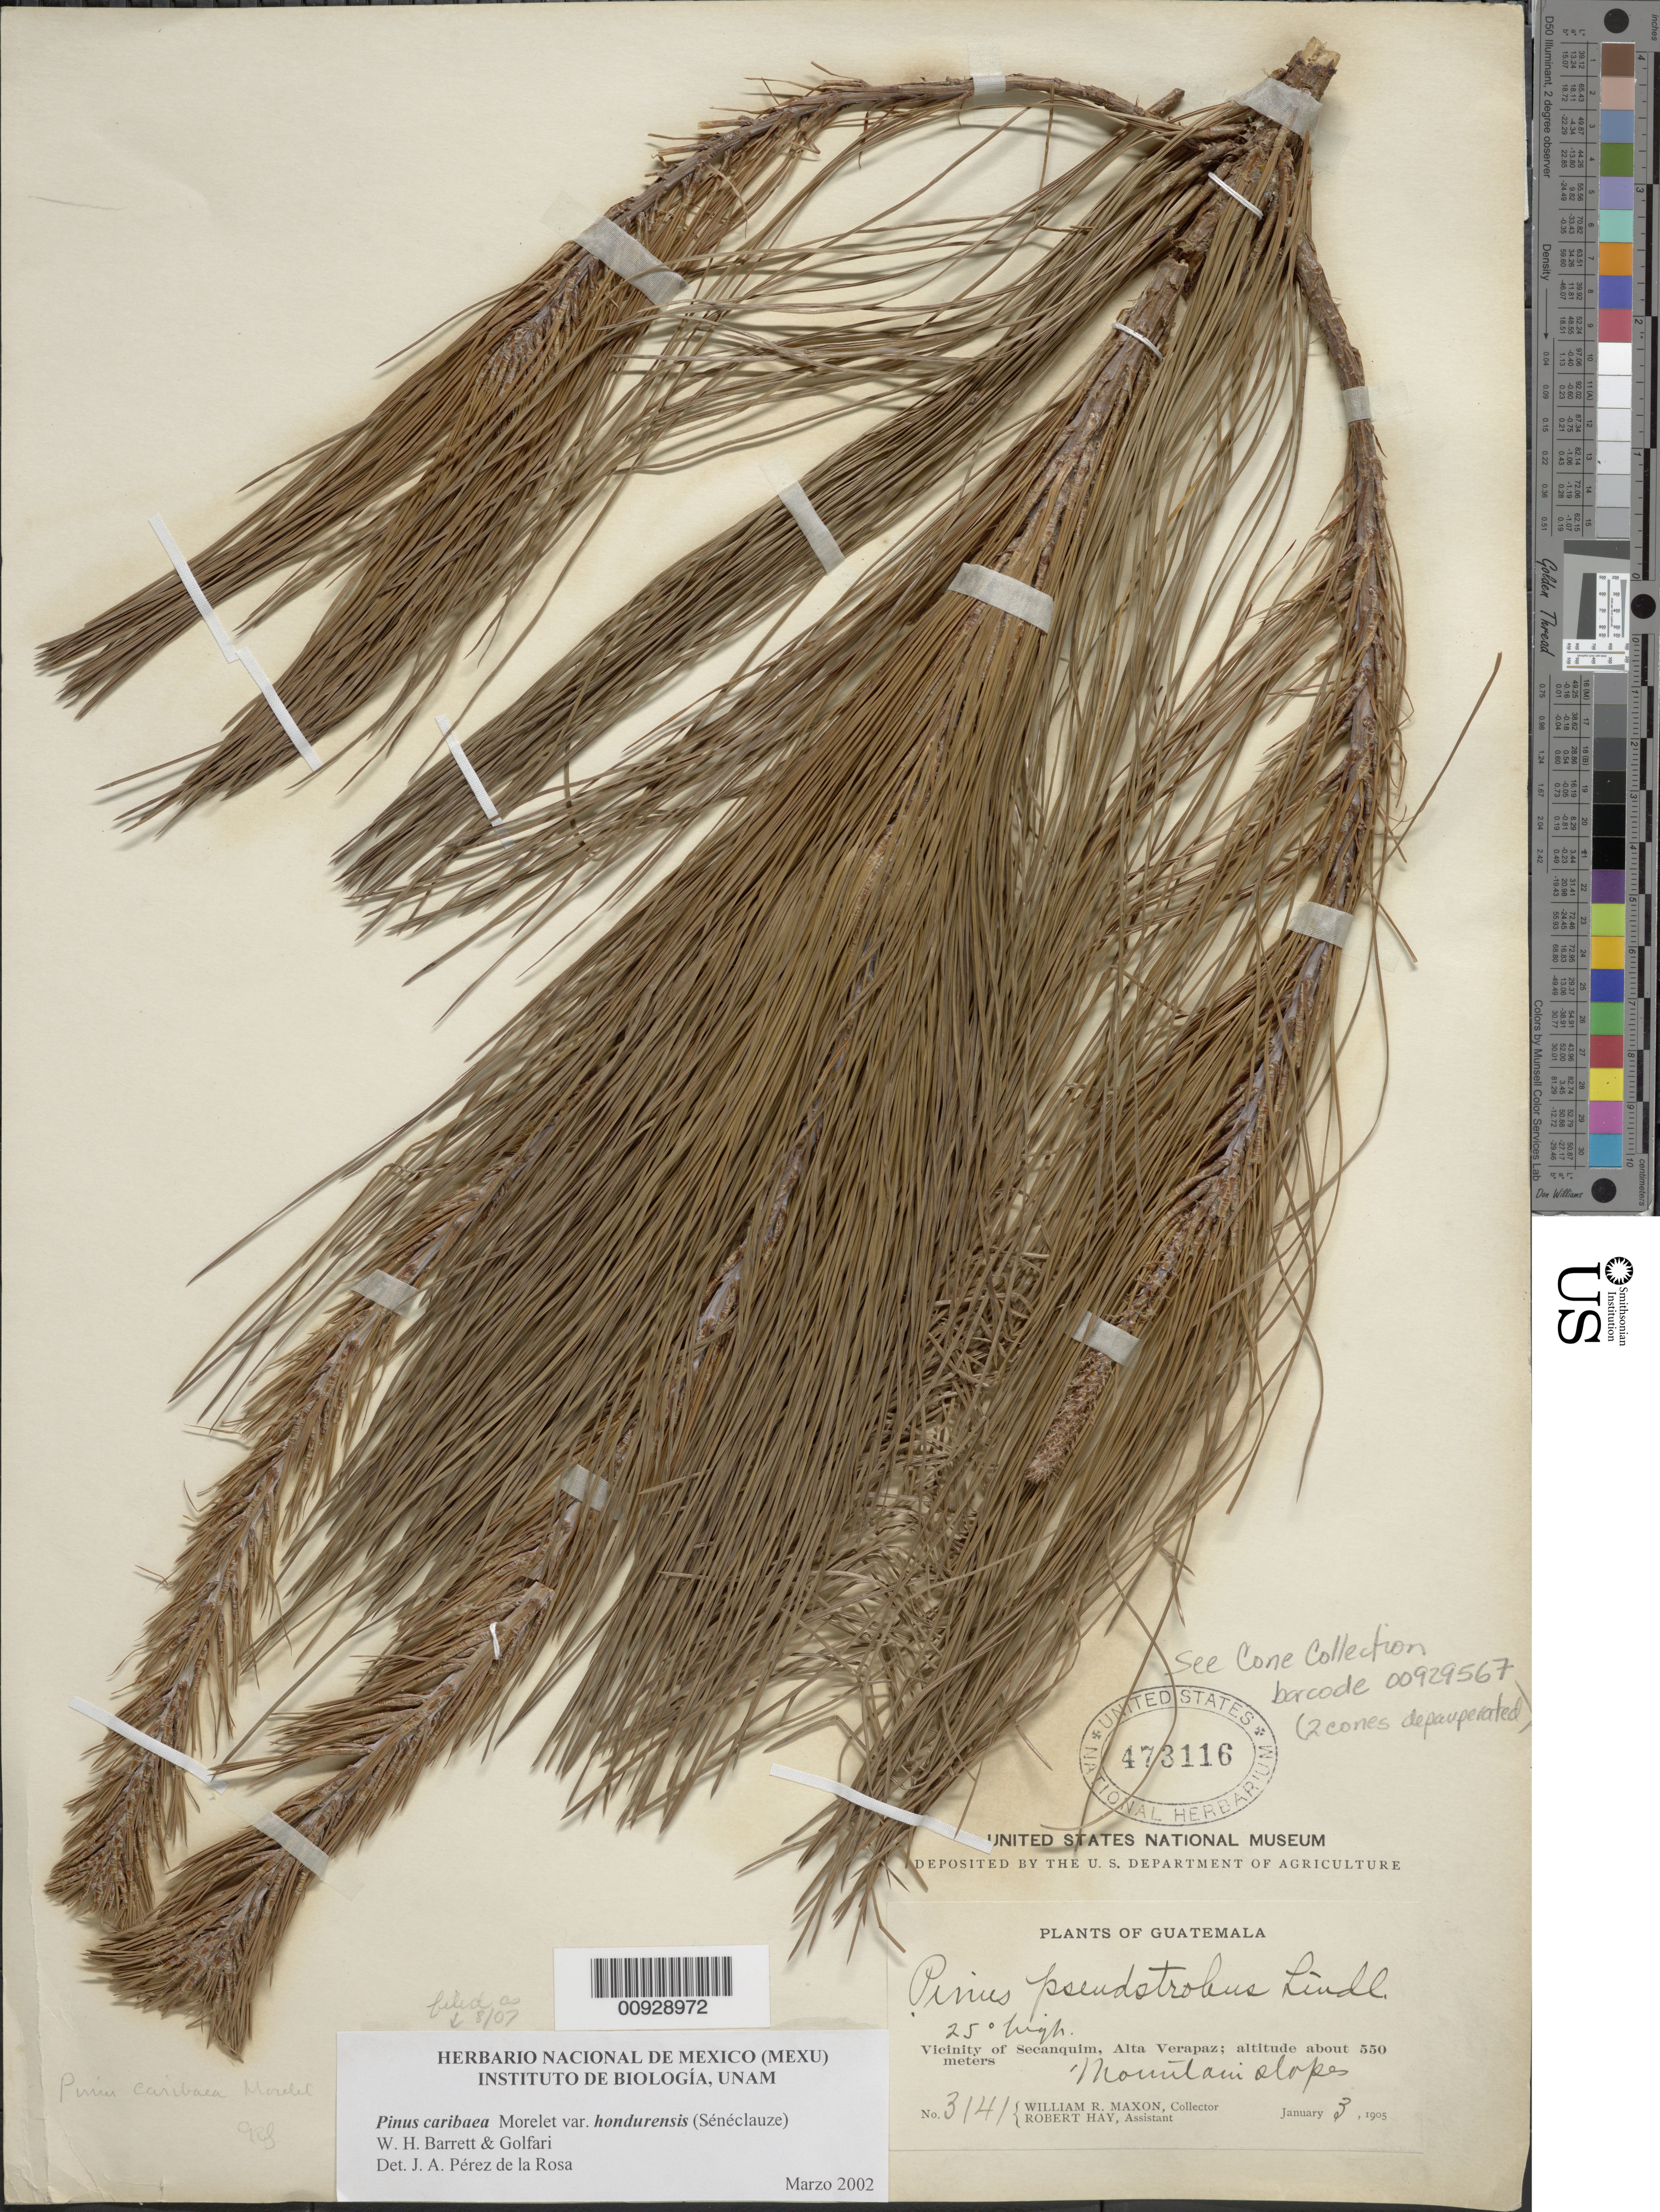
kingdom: Plantae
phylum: Tracheophyta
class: Pinopsida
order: Pinales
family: Pinaceae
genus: Pinus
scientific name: Pinus caribaea var. hondurensis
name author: (Sénécl.) W.H.G. Barrett & Golfari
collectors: W. R. Maxon & R. Hay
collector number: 3141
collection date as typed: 03 Jan 1905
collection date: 1905-01-03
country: Guatemala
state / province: Alta Verapaz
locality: Vicinity of Secanquim.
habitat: Mountain slopes.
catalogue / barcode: US 473116